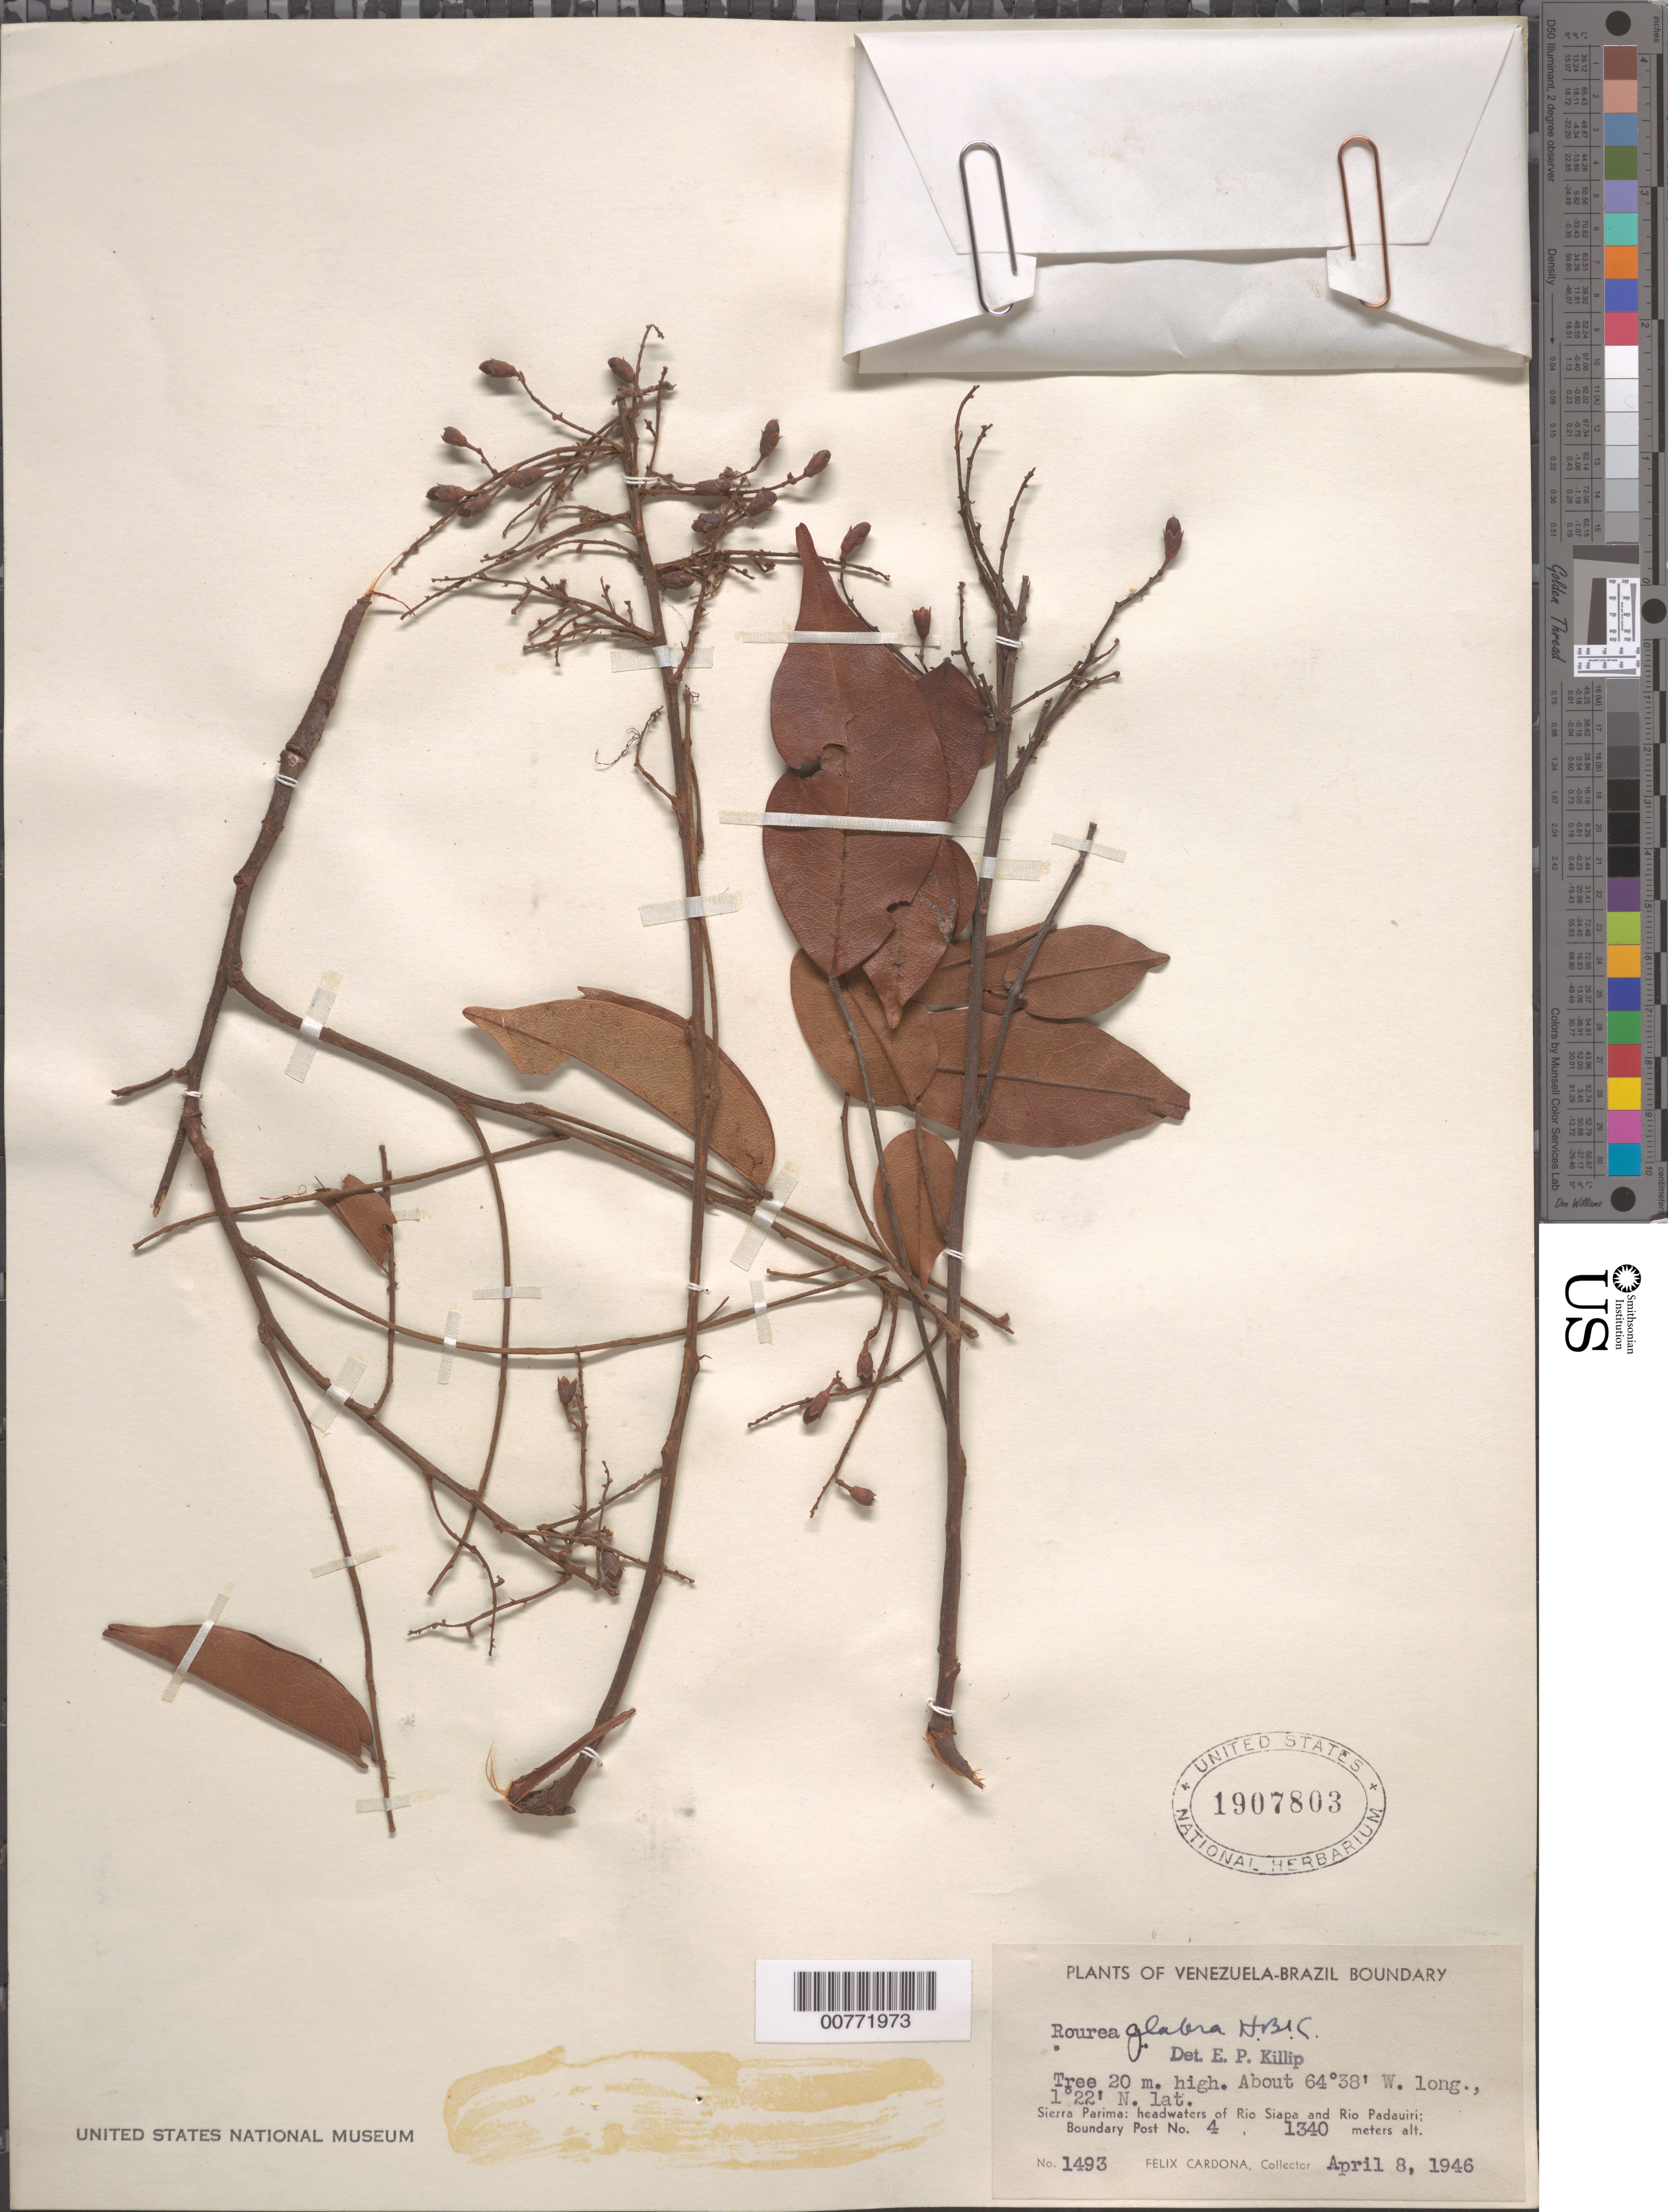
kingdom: Plantae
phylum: Tracheophyta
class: Magnoliopsida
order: Oxalidales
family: Connaraceae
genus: Rourea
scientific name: Rourea sprucei var. subcoriacea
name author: Forero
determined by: Forero, E.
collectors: F. Cardona Puig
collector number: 1493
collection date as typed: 8-Apr-46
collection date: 1946-04-08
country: Venezuela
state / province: Amazonas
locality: Sierra Parima, headwaters of Río Siapa and Río Padauiri; Boundary Post no. 4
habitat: Headwaters of river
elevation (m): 1340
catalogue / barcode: US 1907803